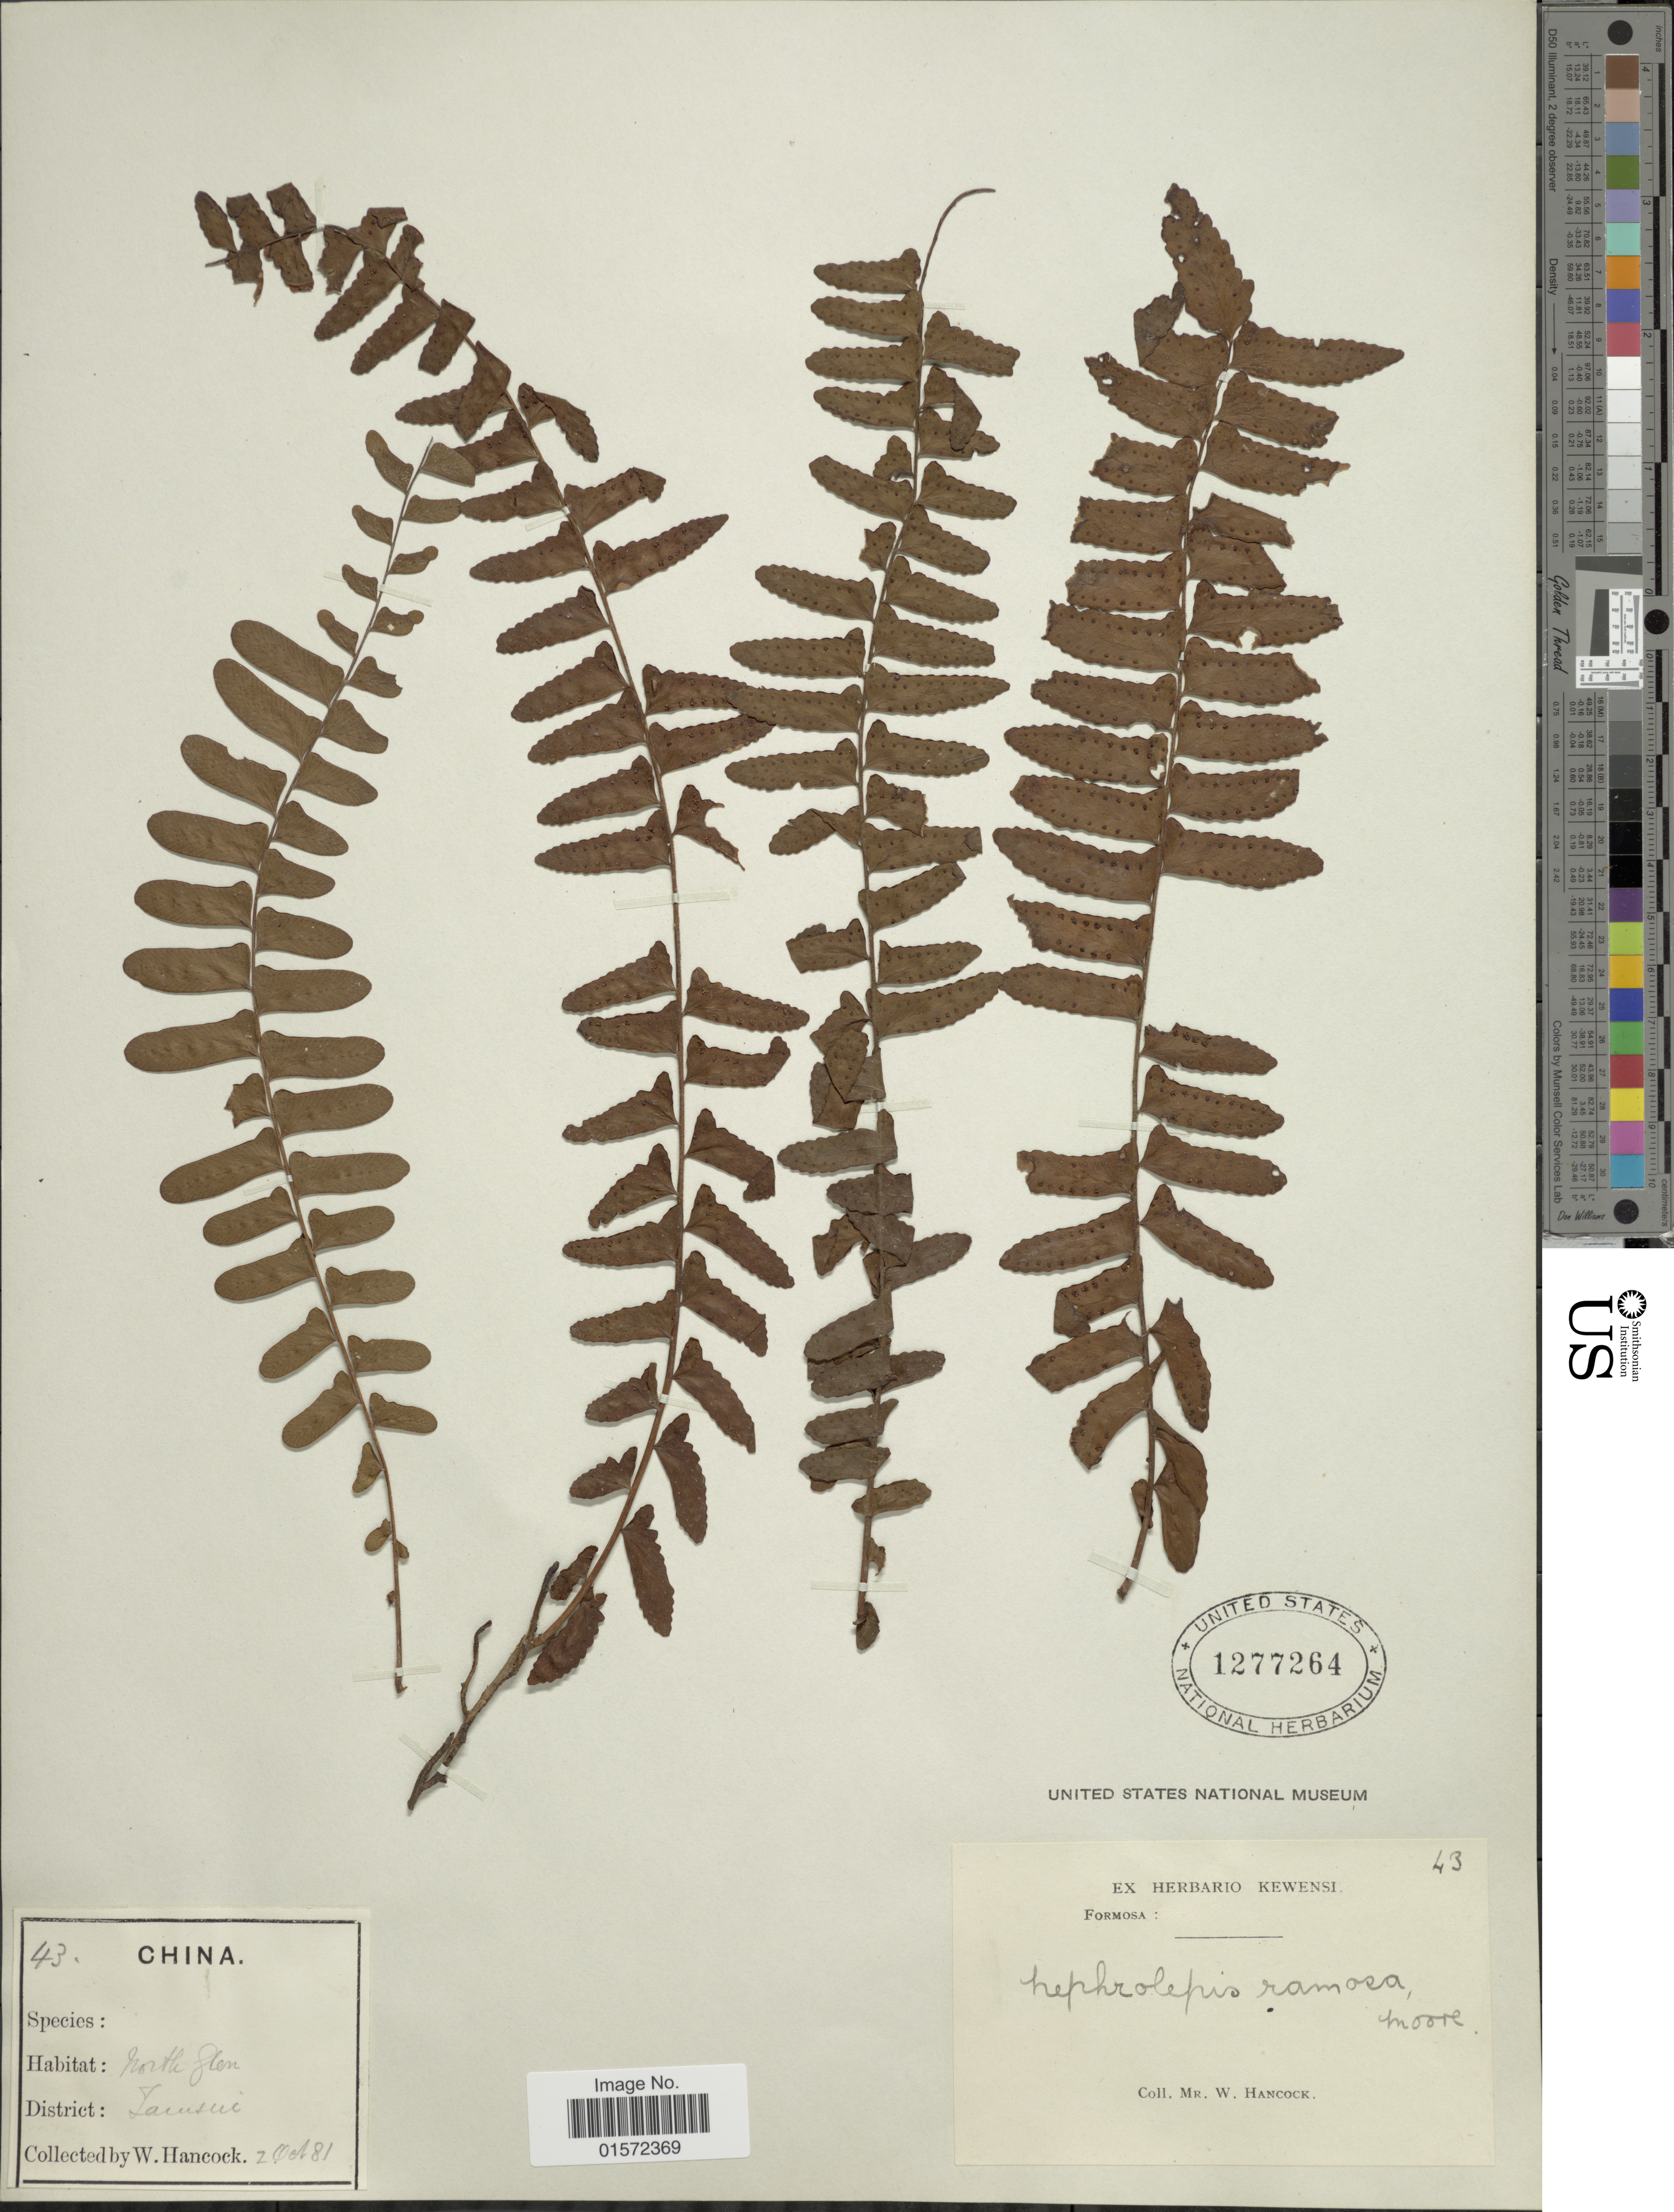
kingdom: Plantae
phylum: Tracheophyta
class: Polypodiopsida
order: Polypodiales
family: Tectariaceae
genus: Arthropteris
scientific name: Arthropteris palisotii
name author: (Desv.) Alston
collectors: W. Hancock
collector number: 43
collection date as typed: Transcribed d/m/y: 2/10/81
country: China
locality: North Glen, District. Sansui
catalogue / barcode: US 1277264